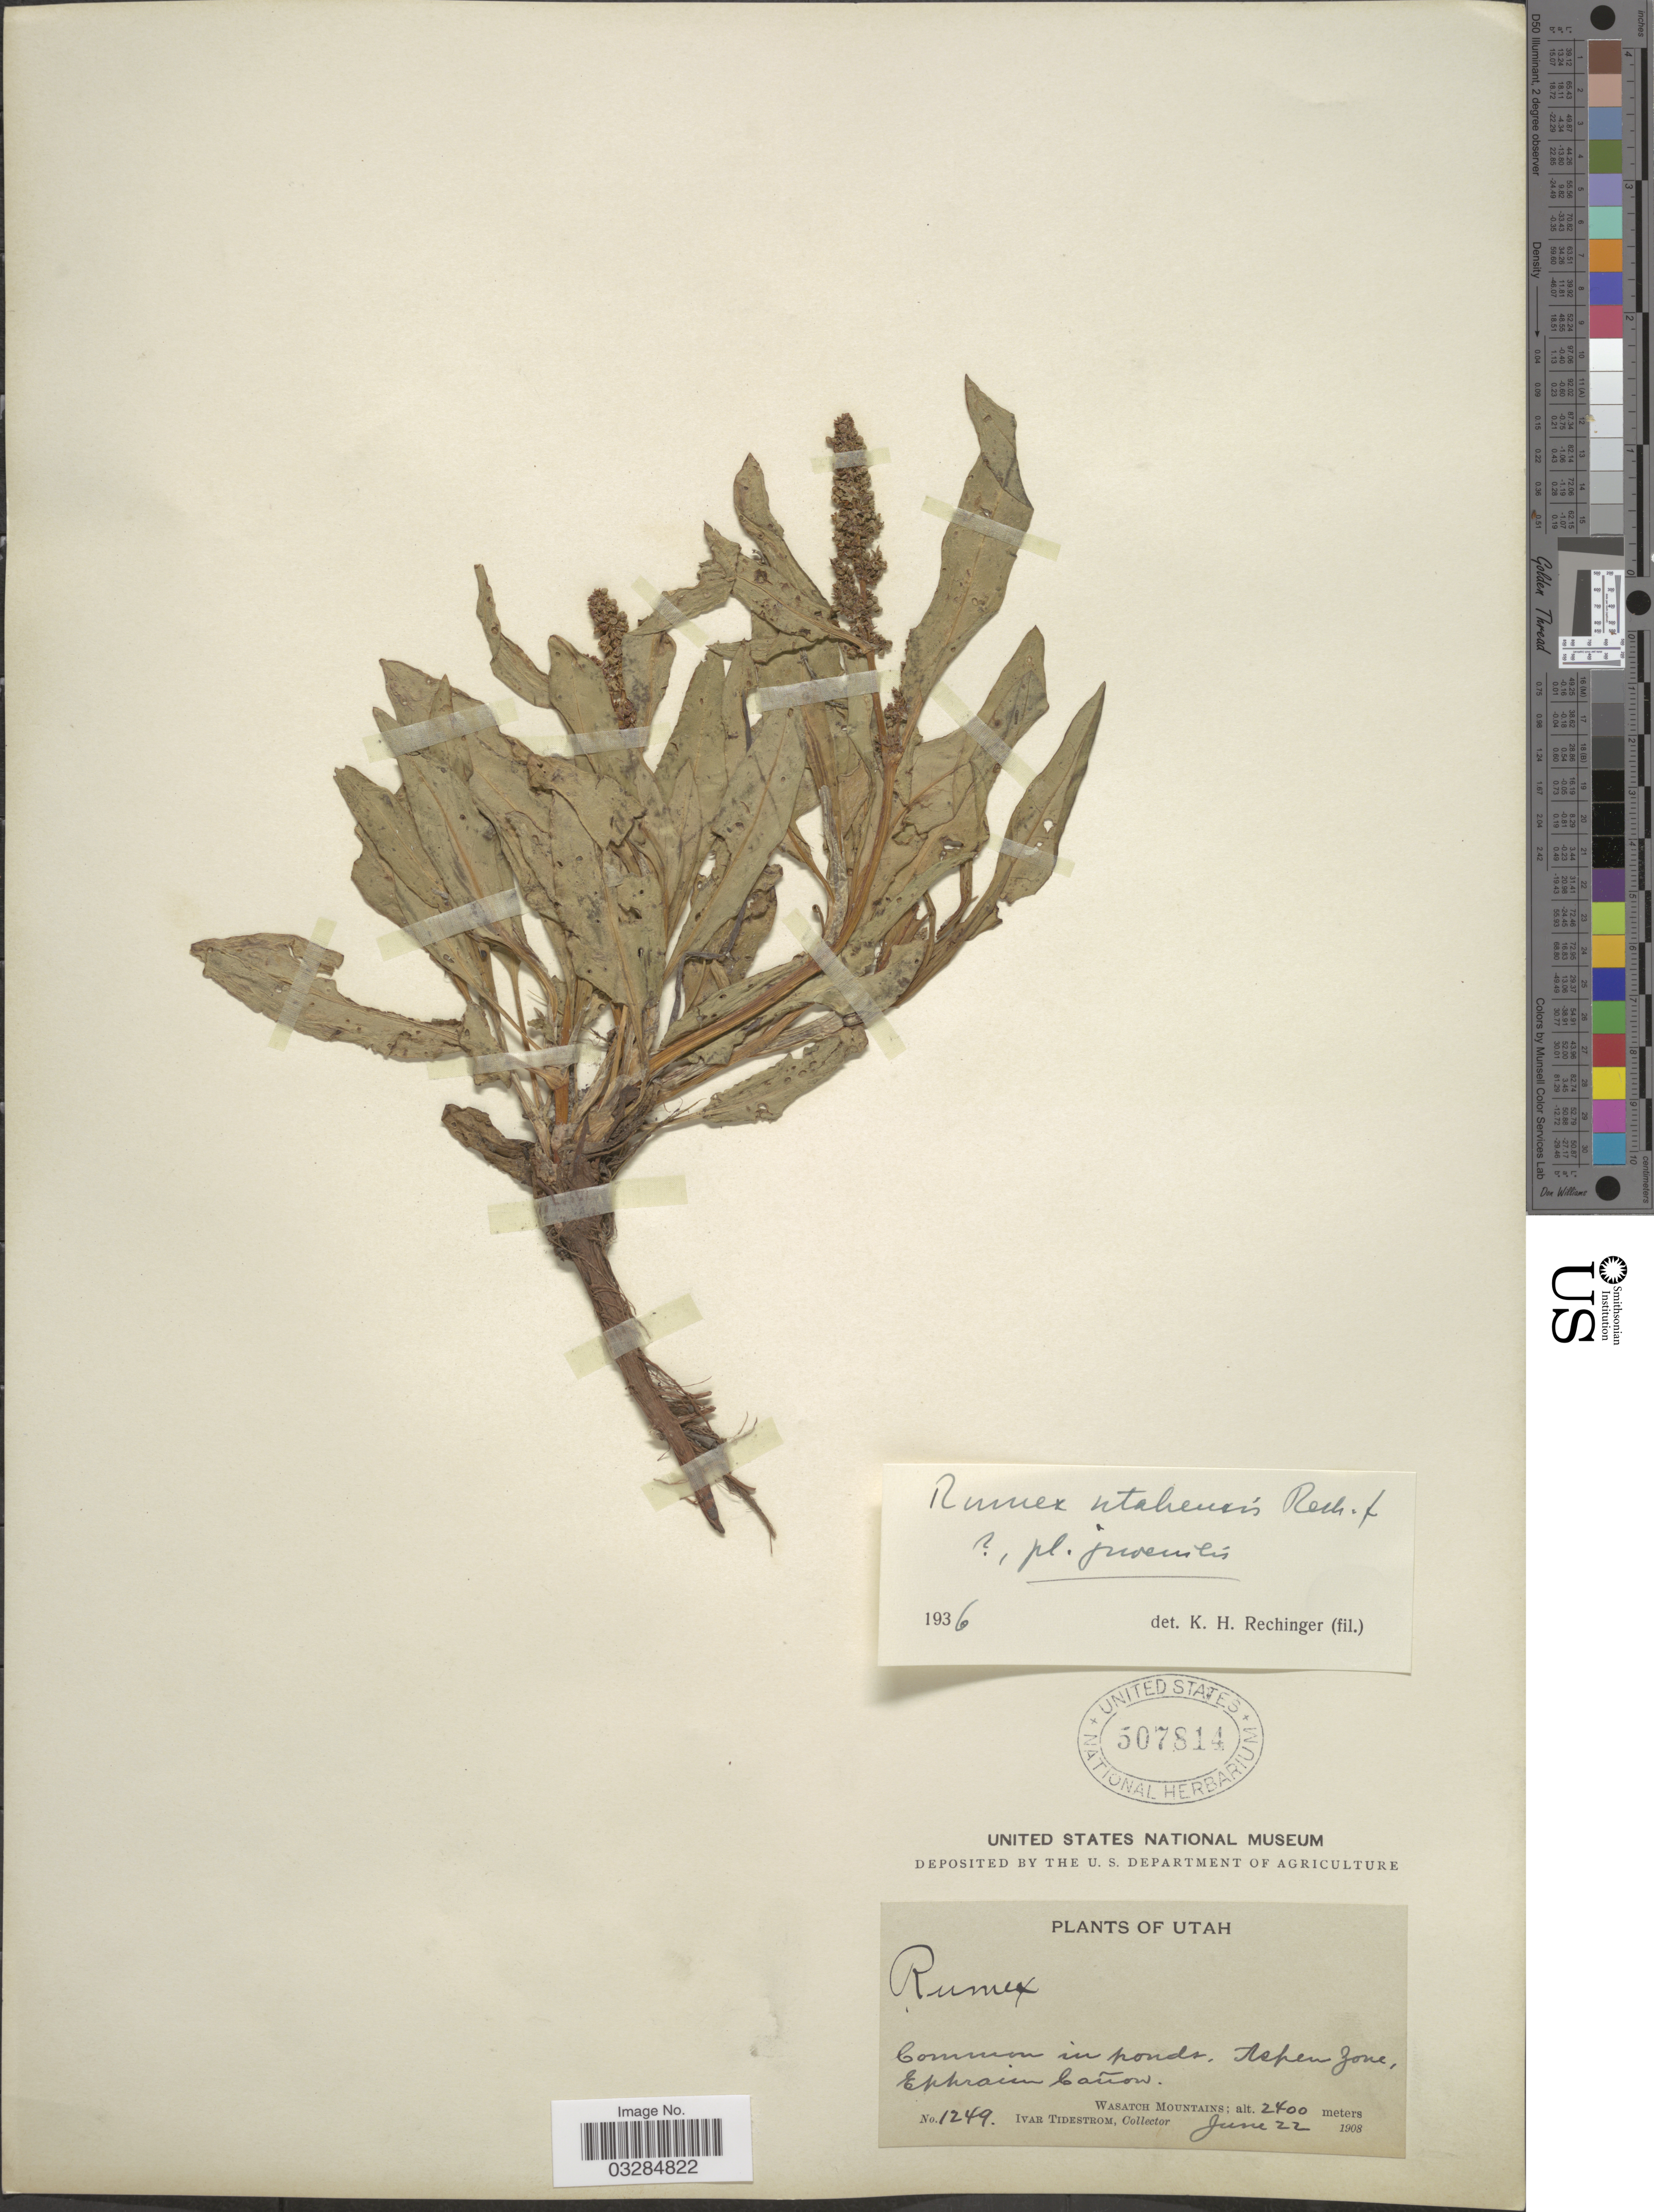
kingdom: Plantae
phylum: Tracheophyta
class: Magnoliopsida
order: Caryophyllales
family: Polygonaceae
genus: Rumex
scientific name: Rumex utahensis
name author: Rech. f.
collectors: I. F. Tidestrom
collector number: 1249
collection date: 1908-06-22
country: United States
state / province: Utah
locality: Aspen Zone, Ephraim Cañon. Wasatch Mountains.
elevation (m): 2400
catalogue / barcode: US 507814